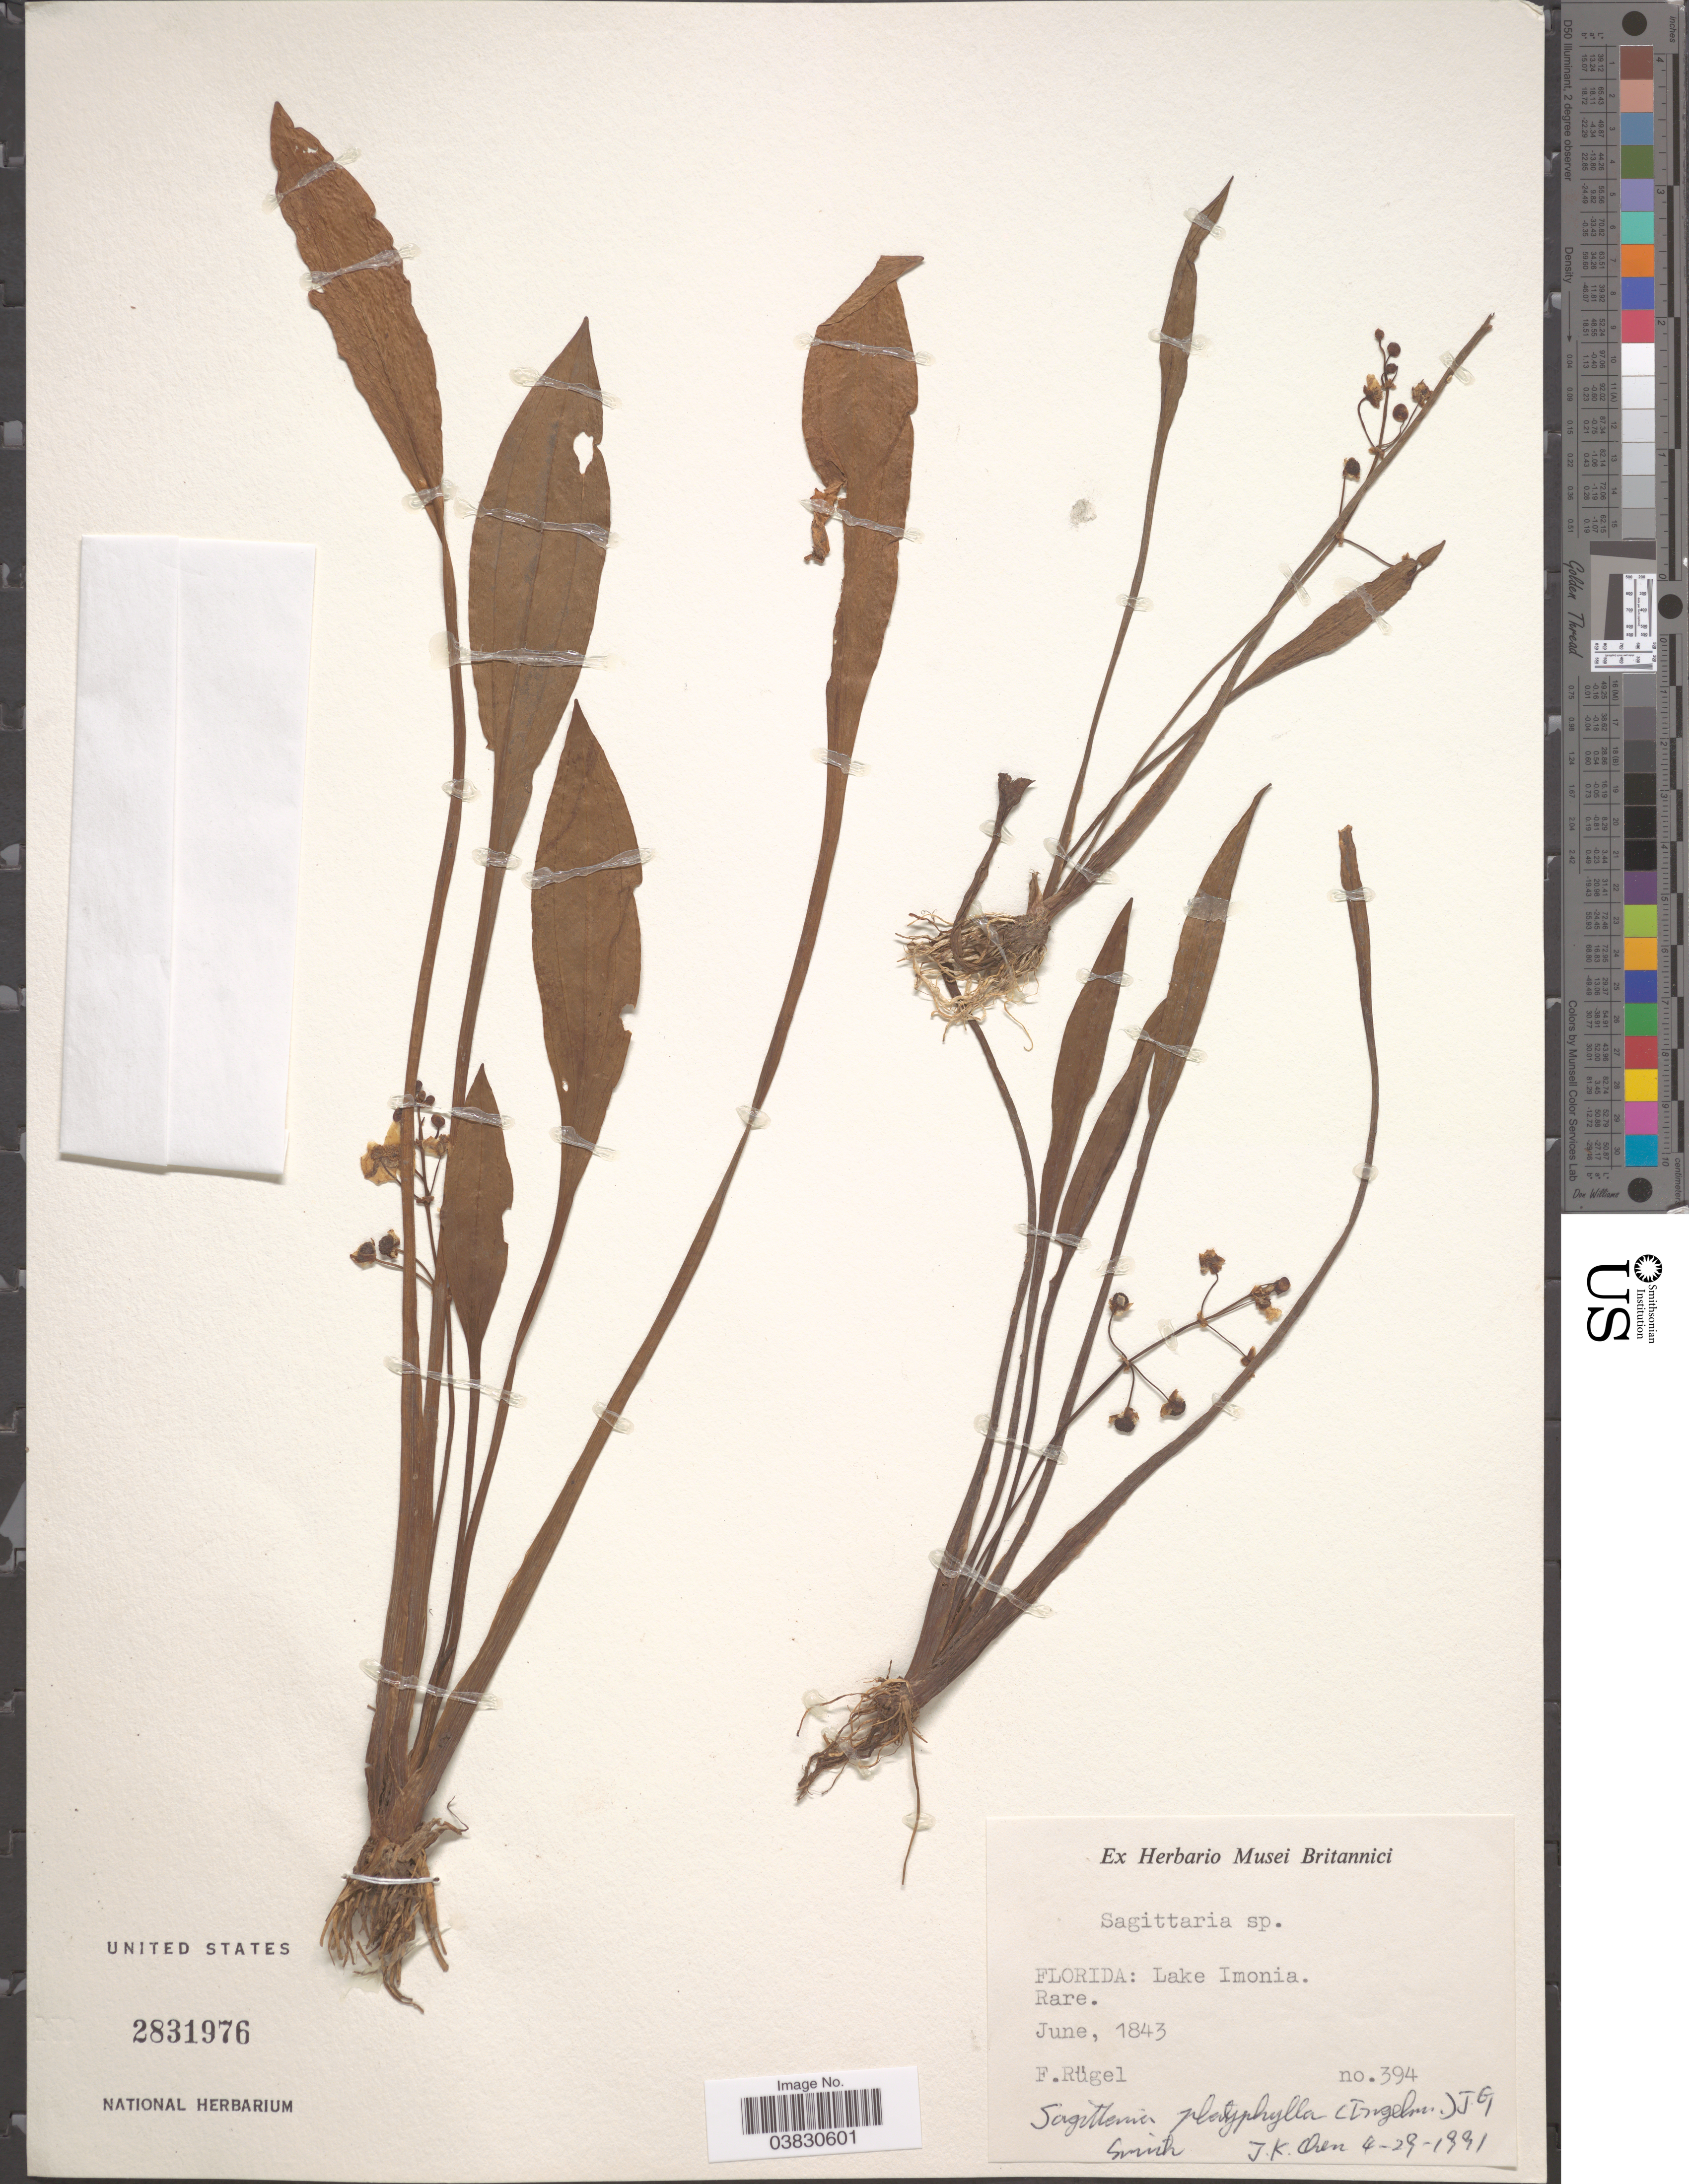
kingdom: Plantae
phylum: Tracheophyta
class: Liliopsida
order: Alismatales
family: Alismataceae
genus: Sagittaria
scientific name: Sagittaria platyphylla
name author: (Englem.) J.G. Sm.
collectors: F. Rugel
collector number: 394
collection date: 1843-06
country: United States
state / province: Florida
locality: Lake Imonia. Rare.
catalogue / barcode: US 2831976